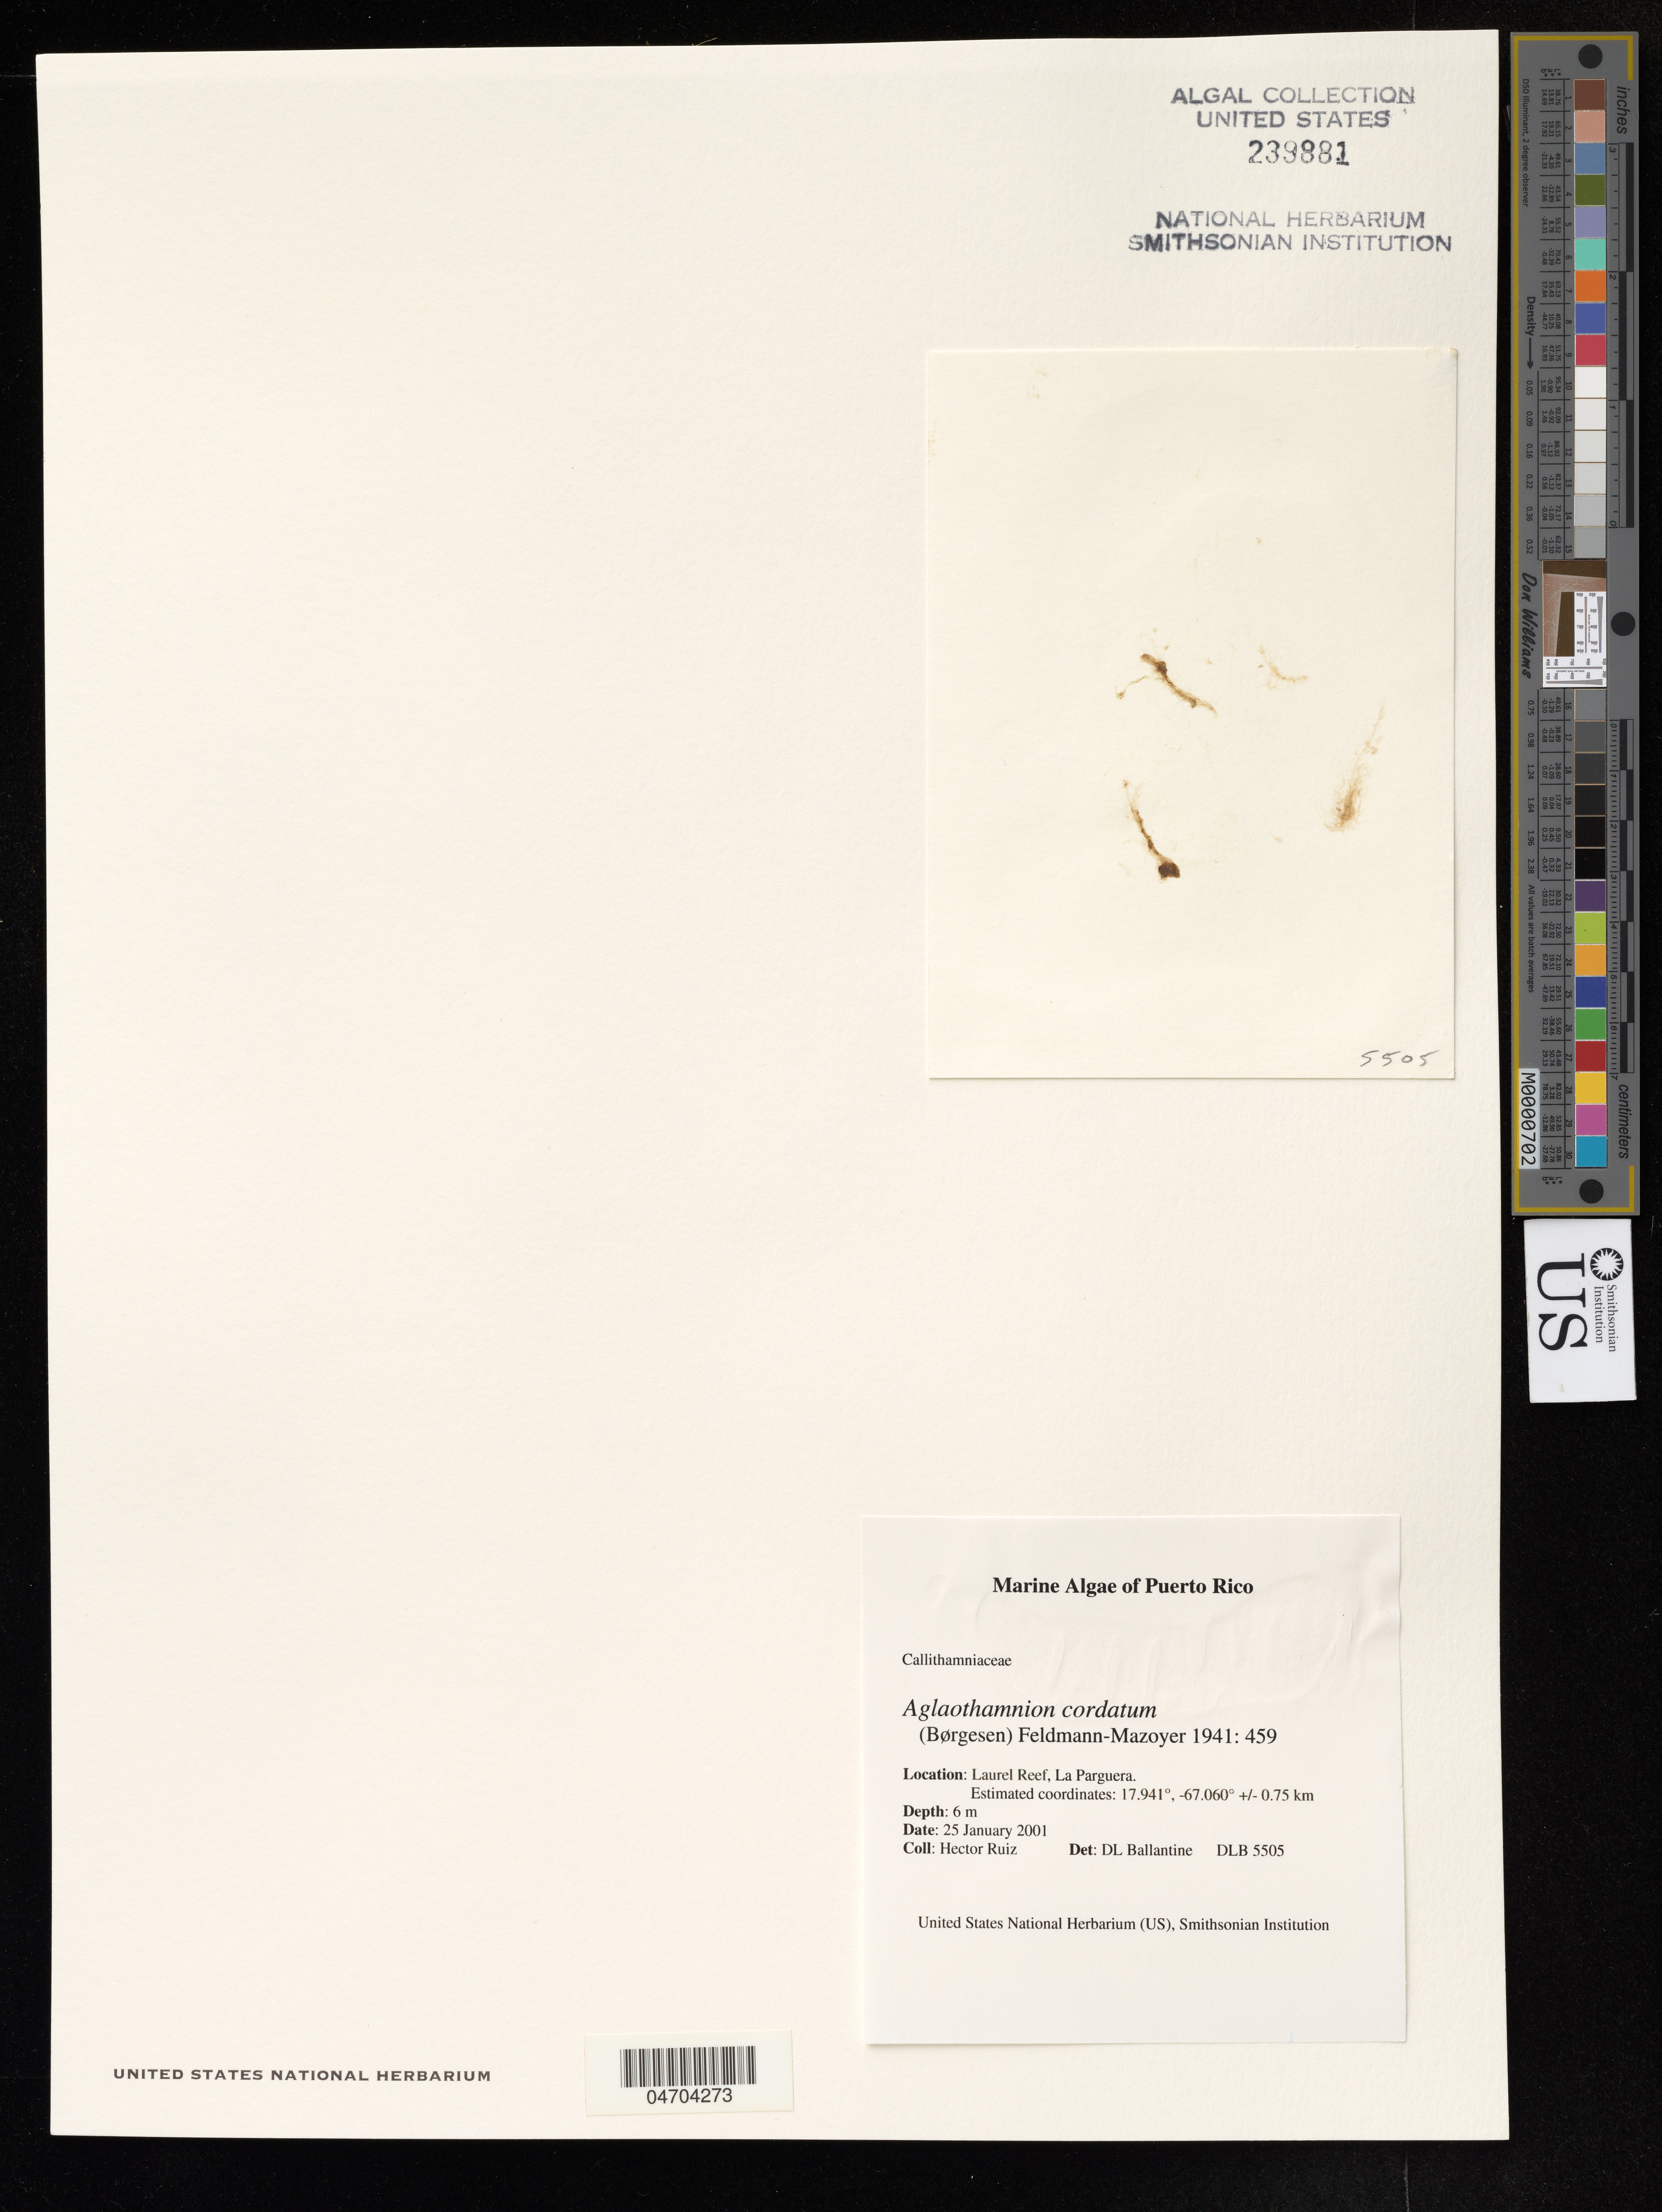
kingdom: Plantae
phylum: Rhodophyta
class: Florideophyceae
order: Ceramiales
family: Callithamniaceae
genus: Aglaothamnion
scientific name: Aglaothamnion cordatum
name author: (Børgesen) Feldm.-Maz.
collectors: H. Ruiz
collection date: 2001-01-25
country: Puerto Rico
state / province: Lajas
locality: Laurel Reef, La Parguera.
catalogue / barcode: US 239881